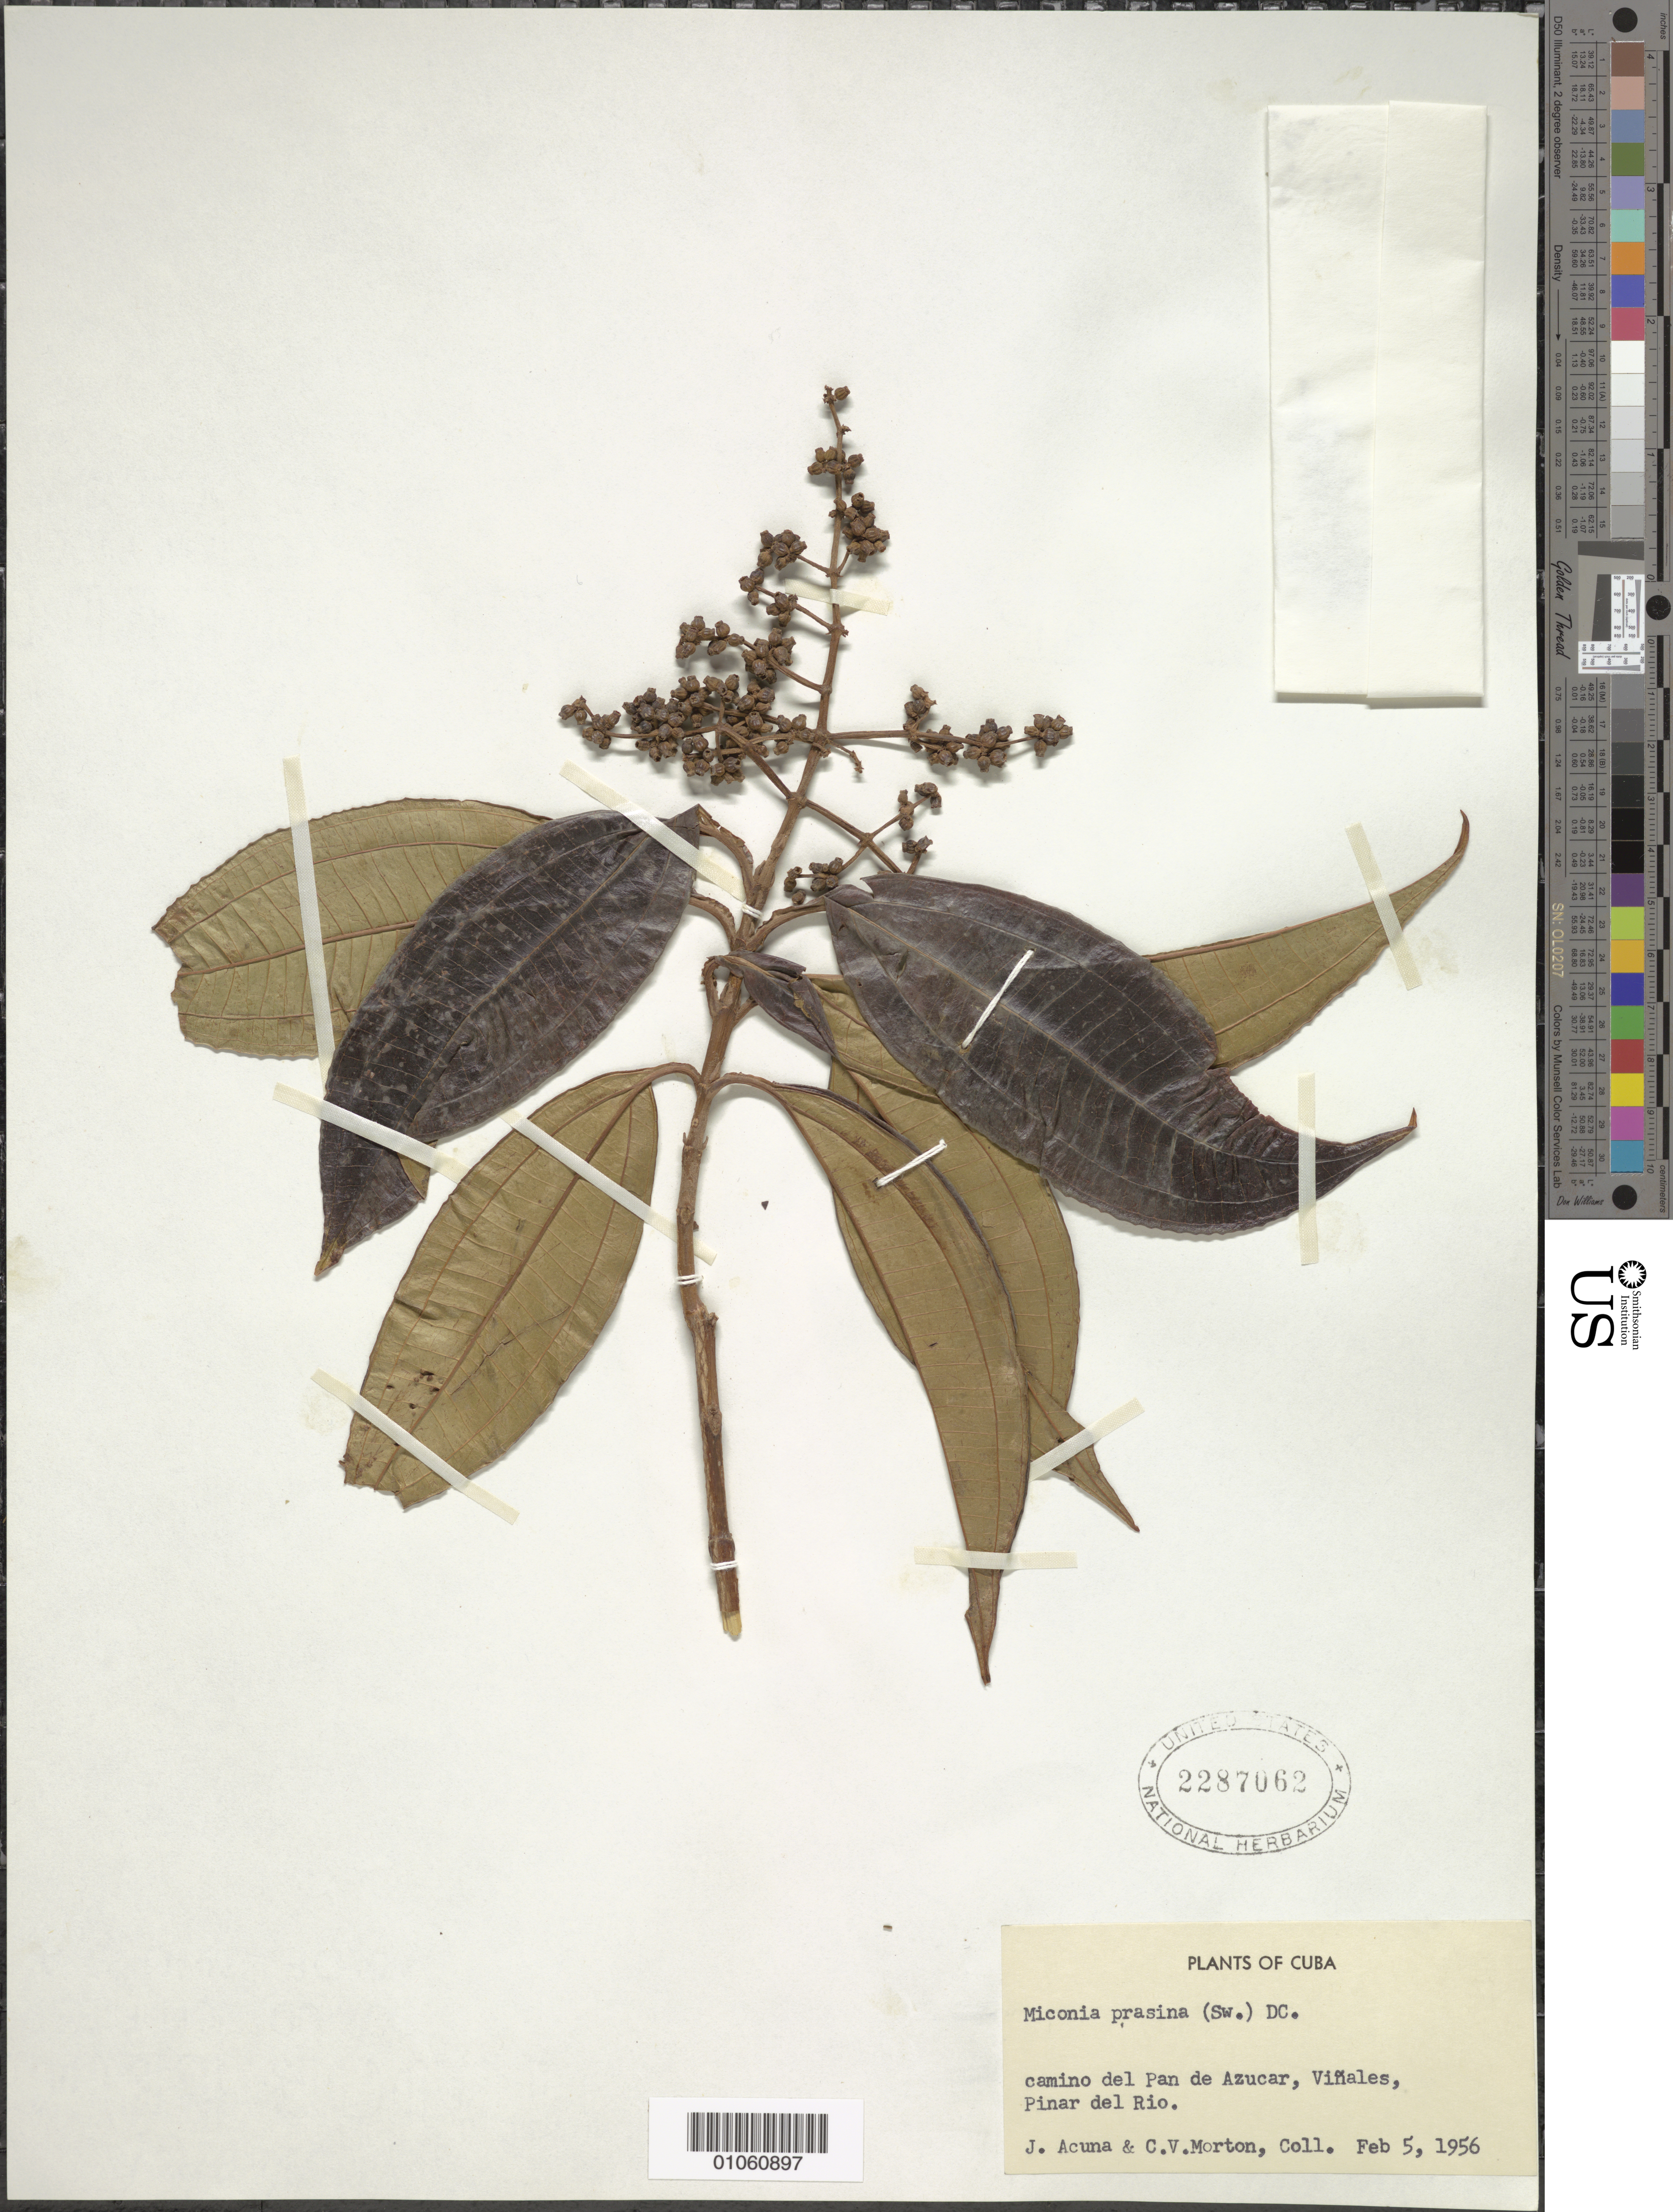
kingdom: Plantae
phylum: Tracheophyta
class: Magnoliopsida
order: Myrtales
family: Melastomataceae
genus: Miconia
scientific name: Miconia prasina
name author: (Sw.) DC.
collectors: J. Acuña & C. V. Morton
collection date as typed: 05 Feb 1956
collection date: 1956-02-05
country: Cuba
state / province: Pinar del Río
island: Cuba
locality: Camino Pan de Azucar, Viñales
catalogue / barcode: US 2287062